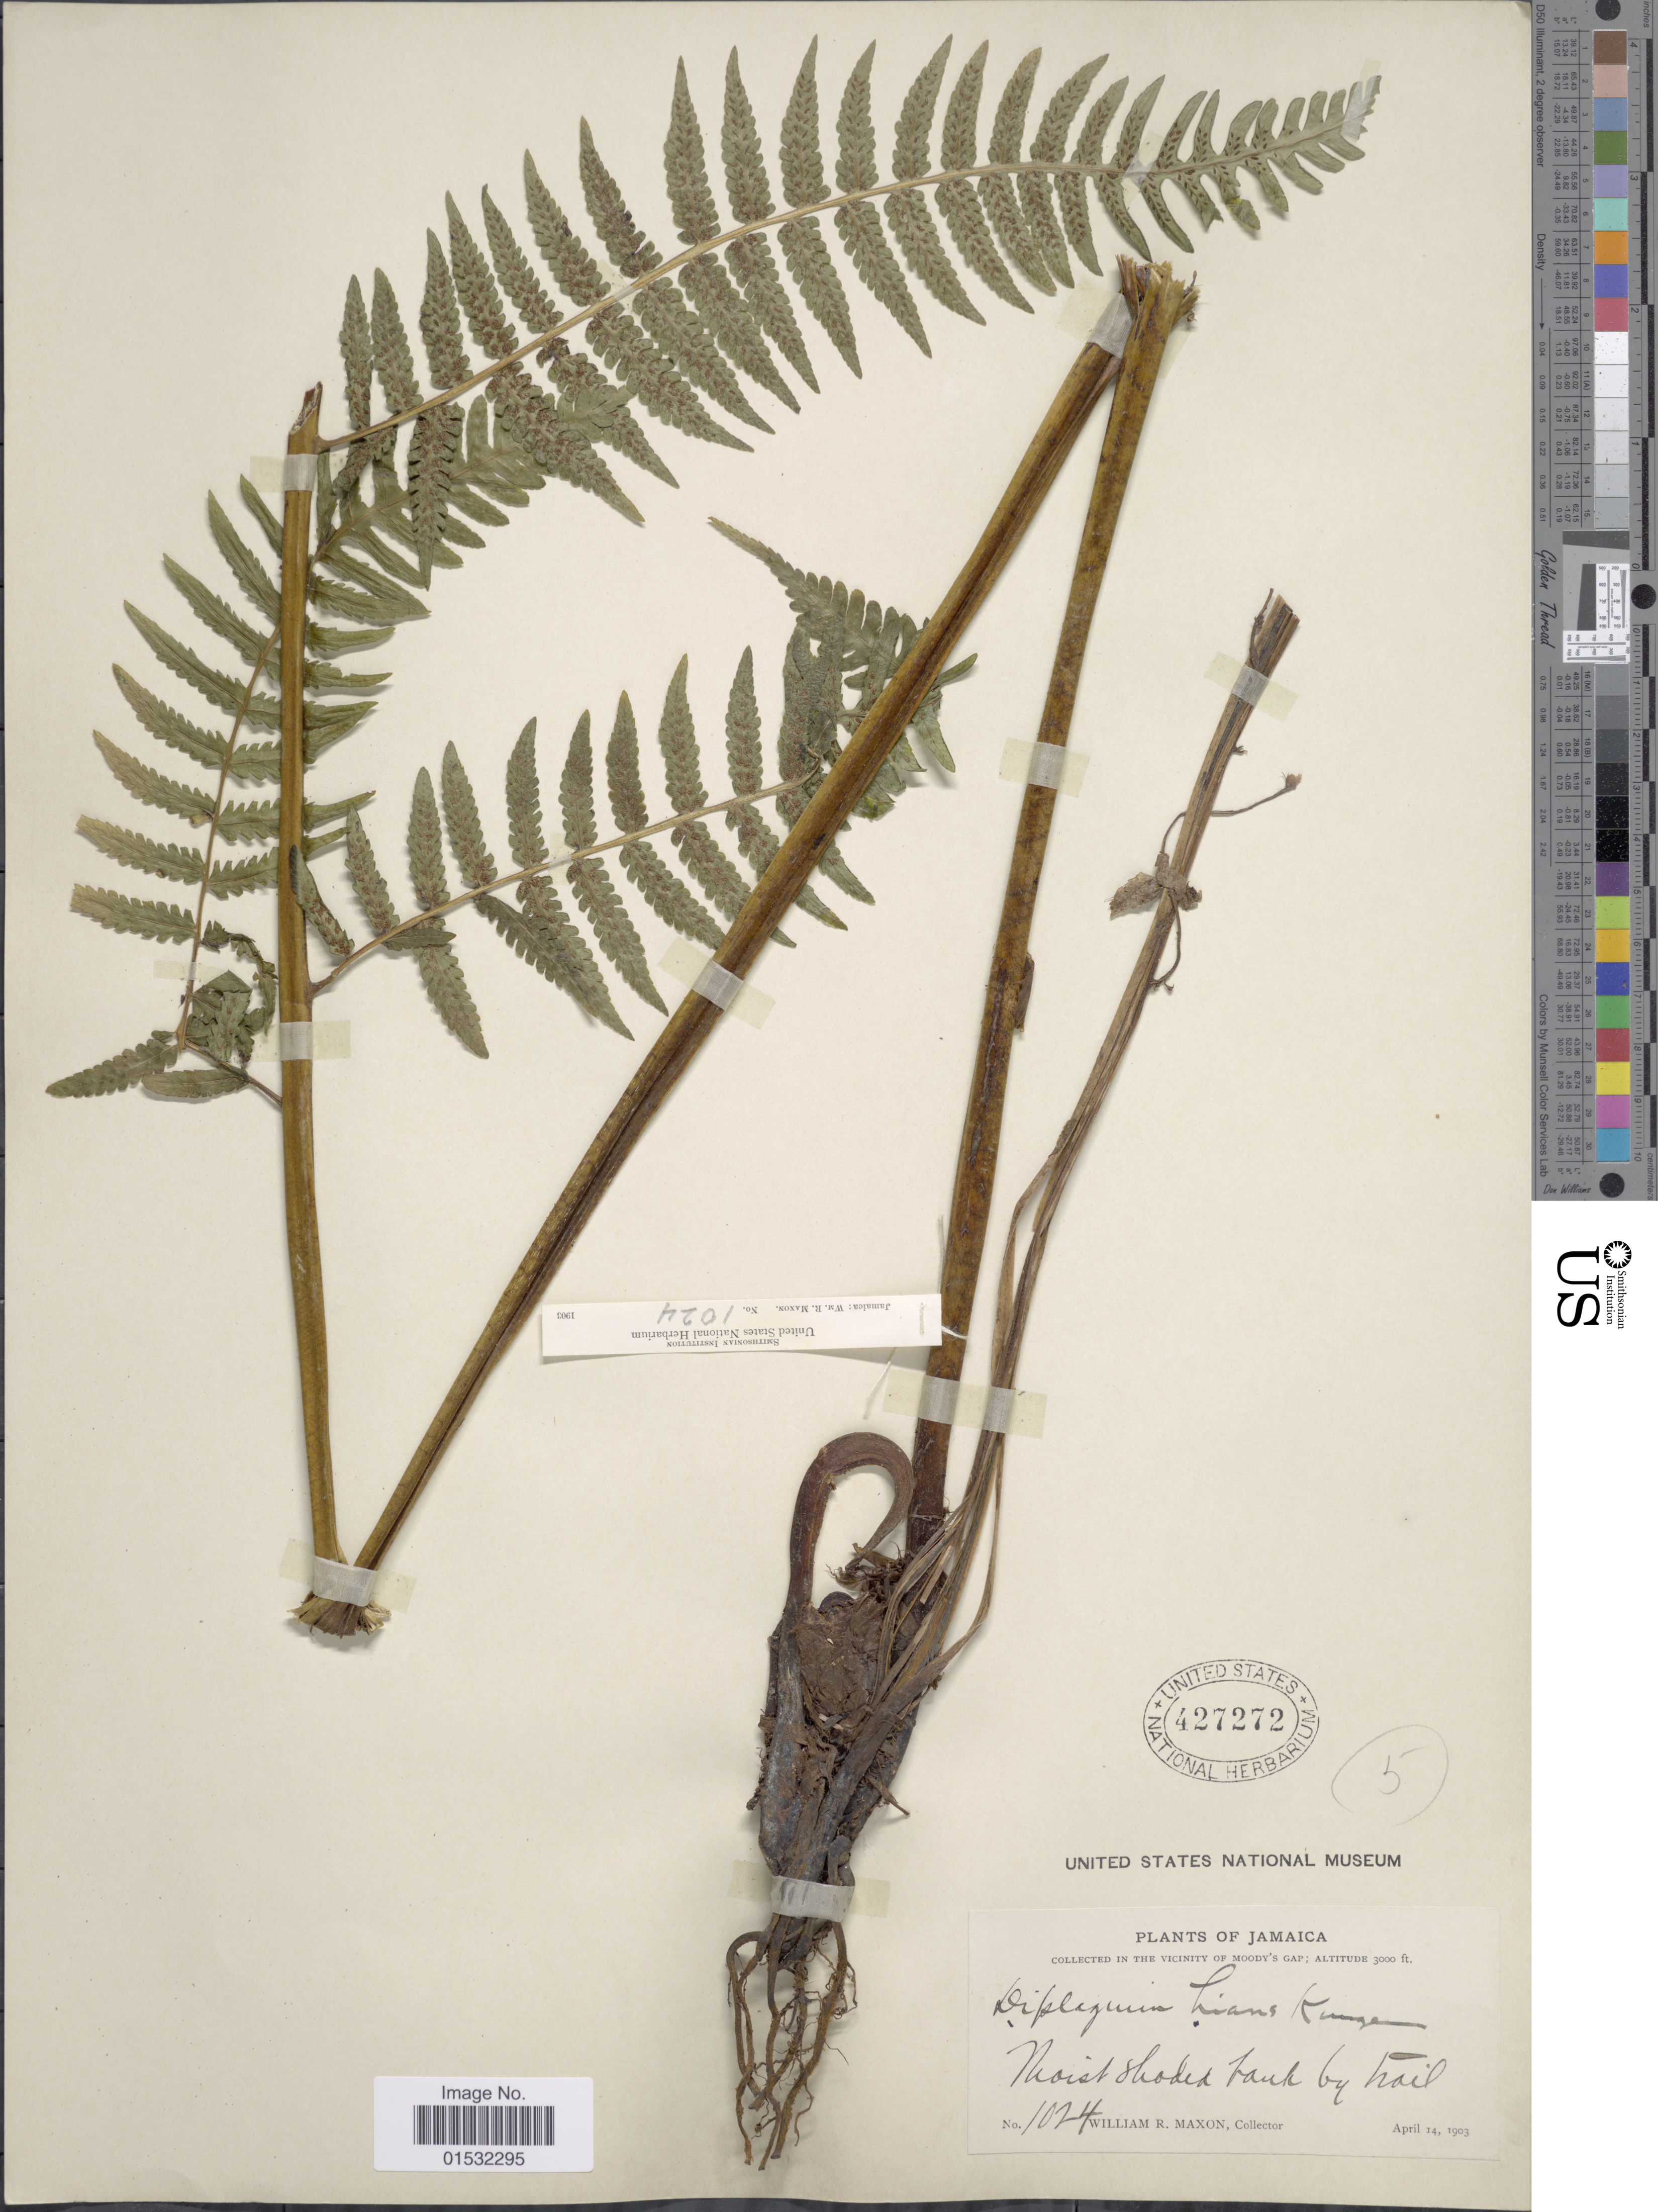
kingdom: Plantae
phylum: Tracheophyta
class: Polypodiopsida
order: Polypodiales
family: Athyriaceae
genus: Diplazium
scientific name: Diplazium hians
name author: Kunze ex Klotzsch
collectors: W. R. Maxon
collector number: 1024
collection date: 1903-04-14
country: Jamaica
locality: Vicinity of Moody's Gap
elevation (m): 914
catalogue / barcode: US 427272